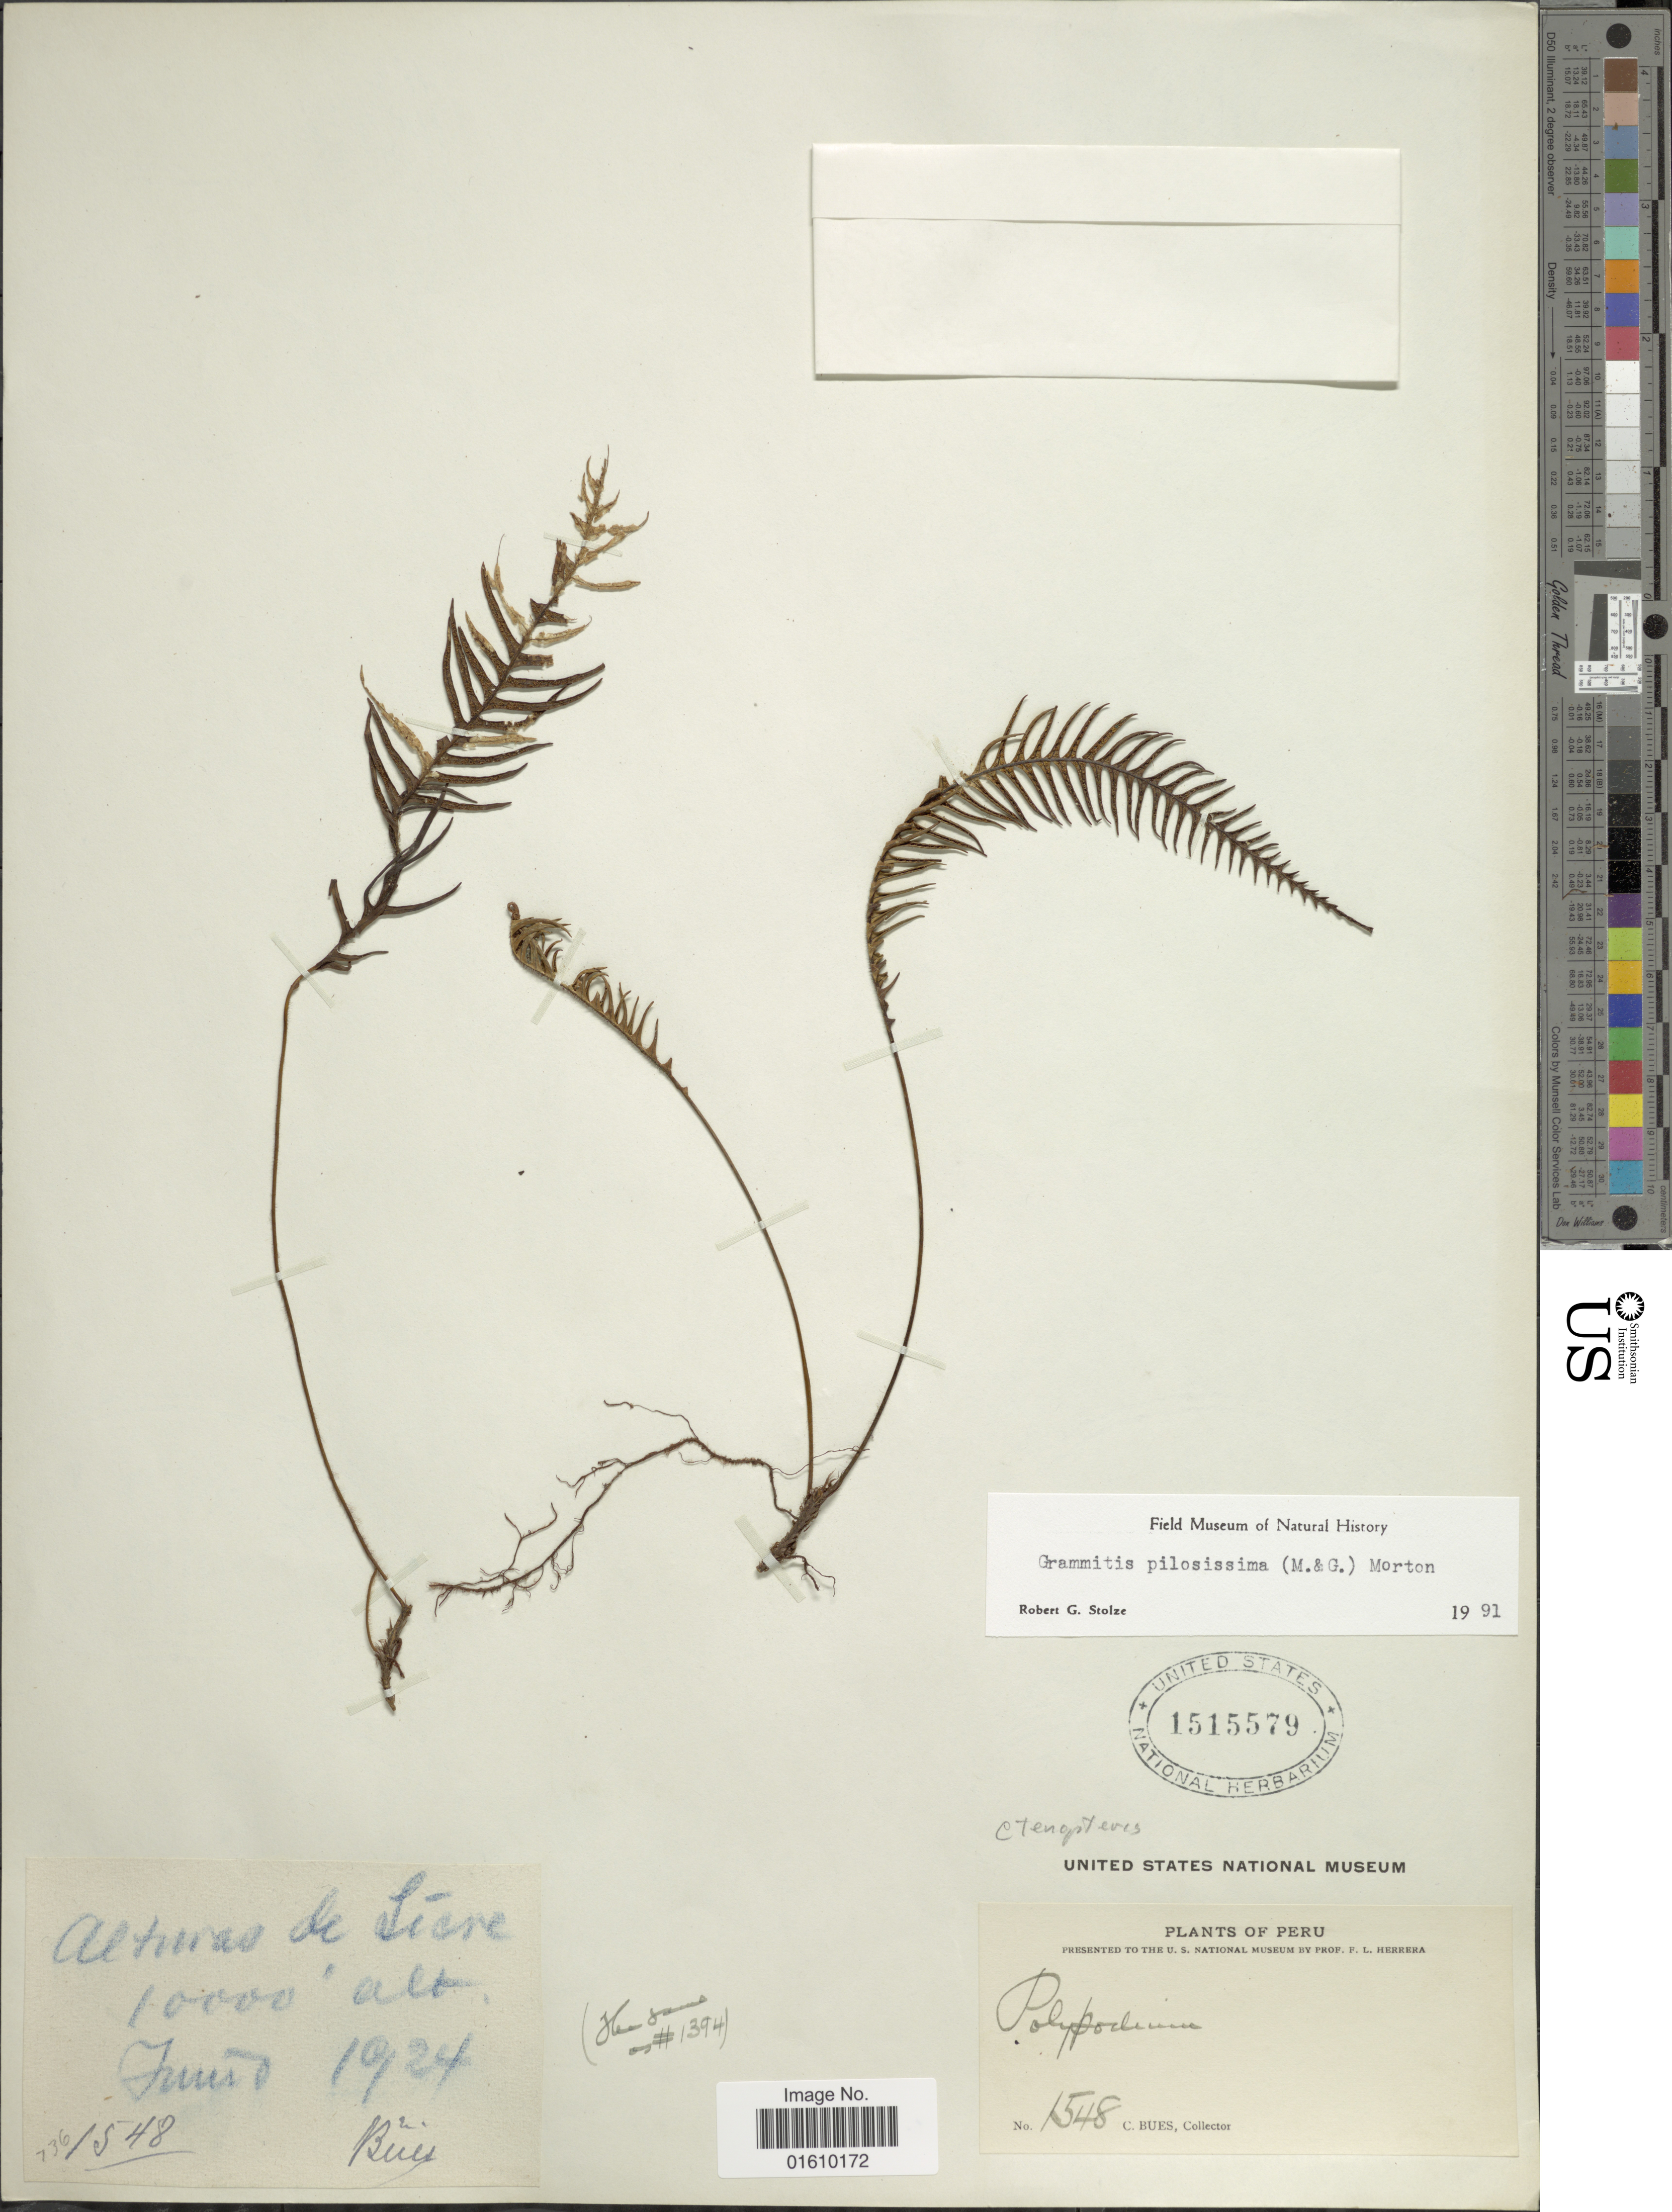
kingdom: Plantae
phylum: Tracheophyta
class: Polypodiopsida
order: Polypodiales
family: Polypodiaceae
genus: Melpomene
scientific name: Melpomene pilosissima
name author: (M. Martens & Galeotti) A.R. Sm. & R.C. Moran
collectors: C. Bues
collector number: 1548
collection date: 1924-06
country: Peru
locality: Alturas de Siere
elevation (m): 3048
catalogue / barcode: US 1515579